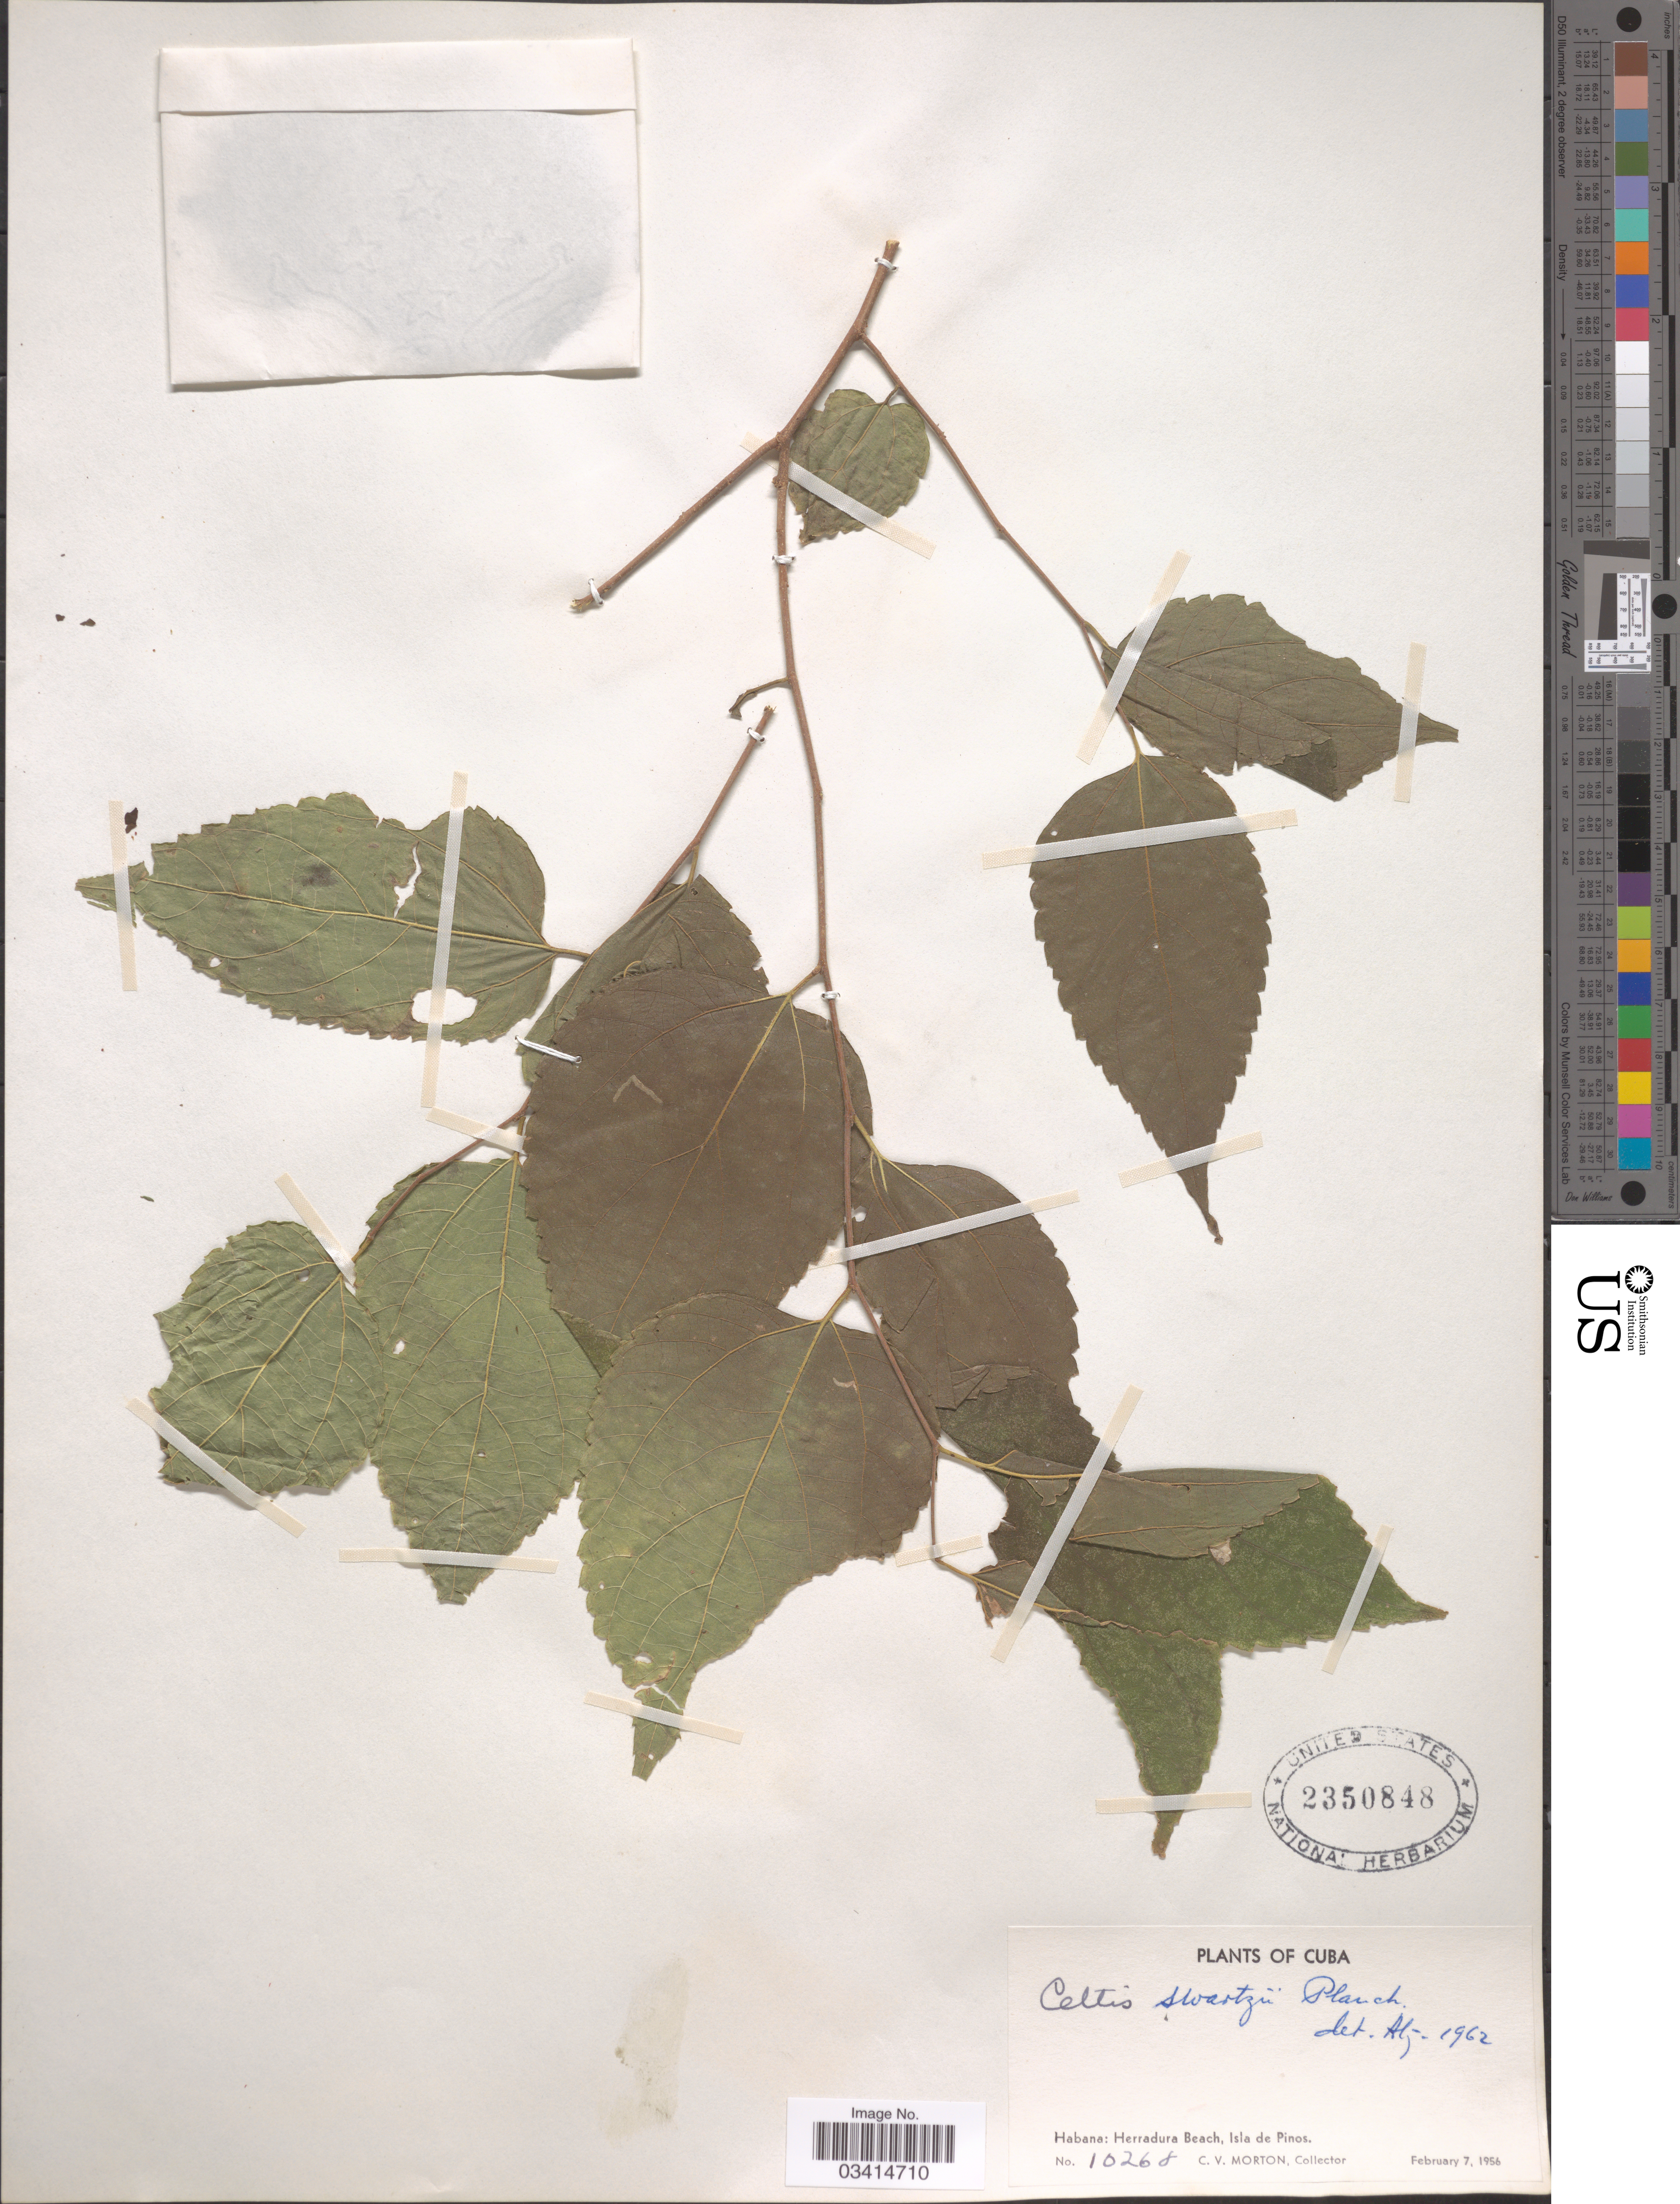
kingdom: Plantae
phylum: Tracheophyta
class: Magnoliopsida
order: Rosales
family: Cannabaceae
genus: Celtis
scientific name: Celtis swartzii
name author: Planch.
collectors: C. V. Morton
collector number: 10268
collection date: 1956-02-07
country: Cuba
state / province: La Habana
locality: Herradura Beach, Isla de Pinos.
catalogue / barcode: US 2350848